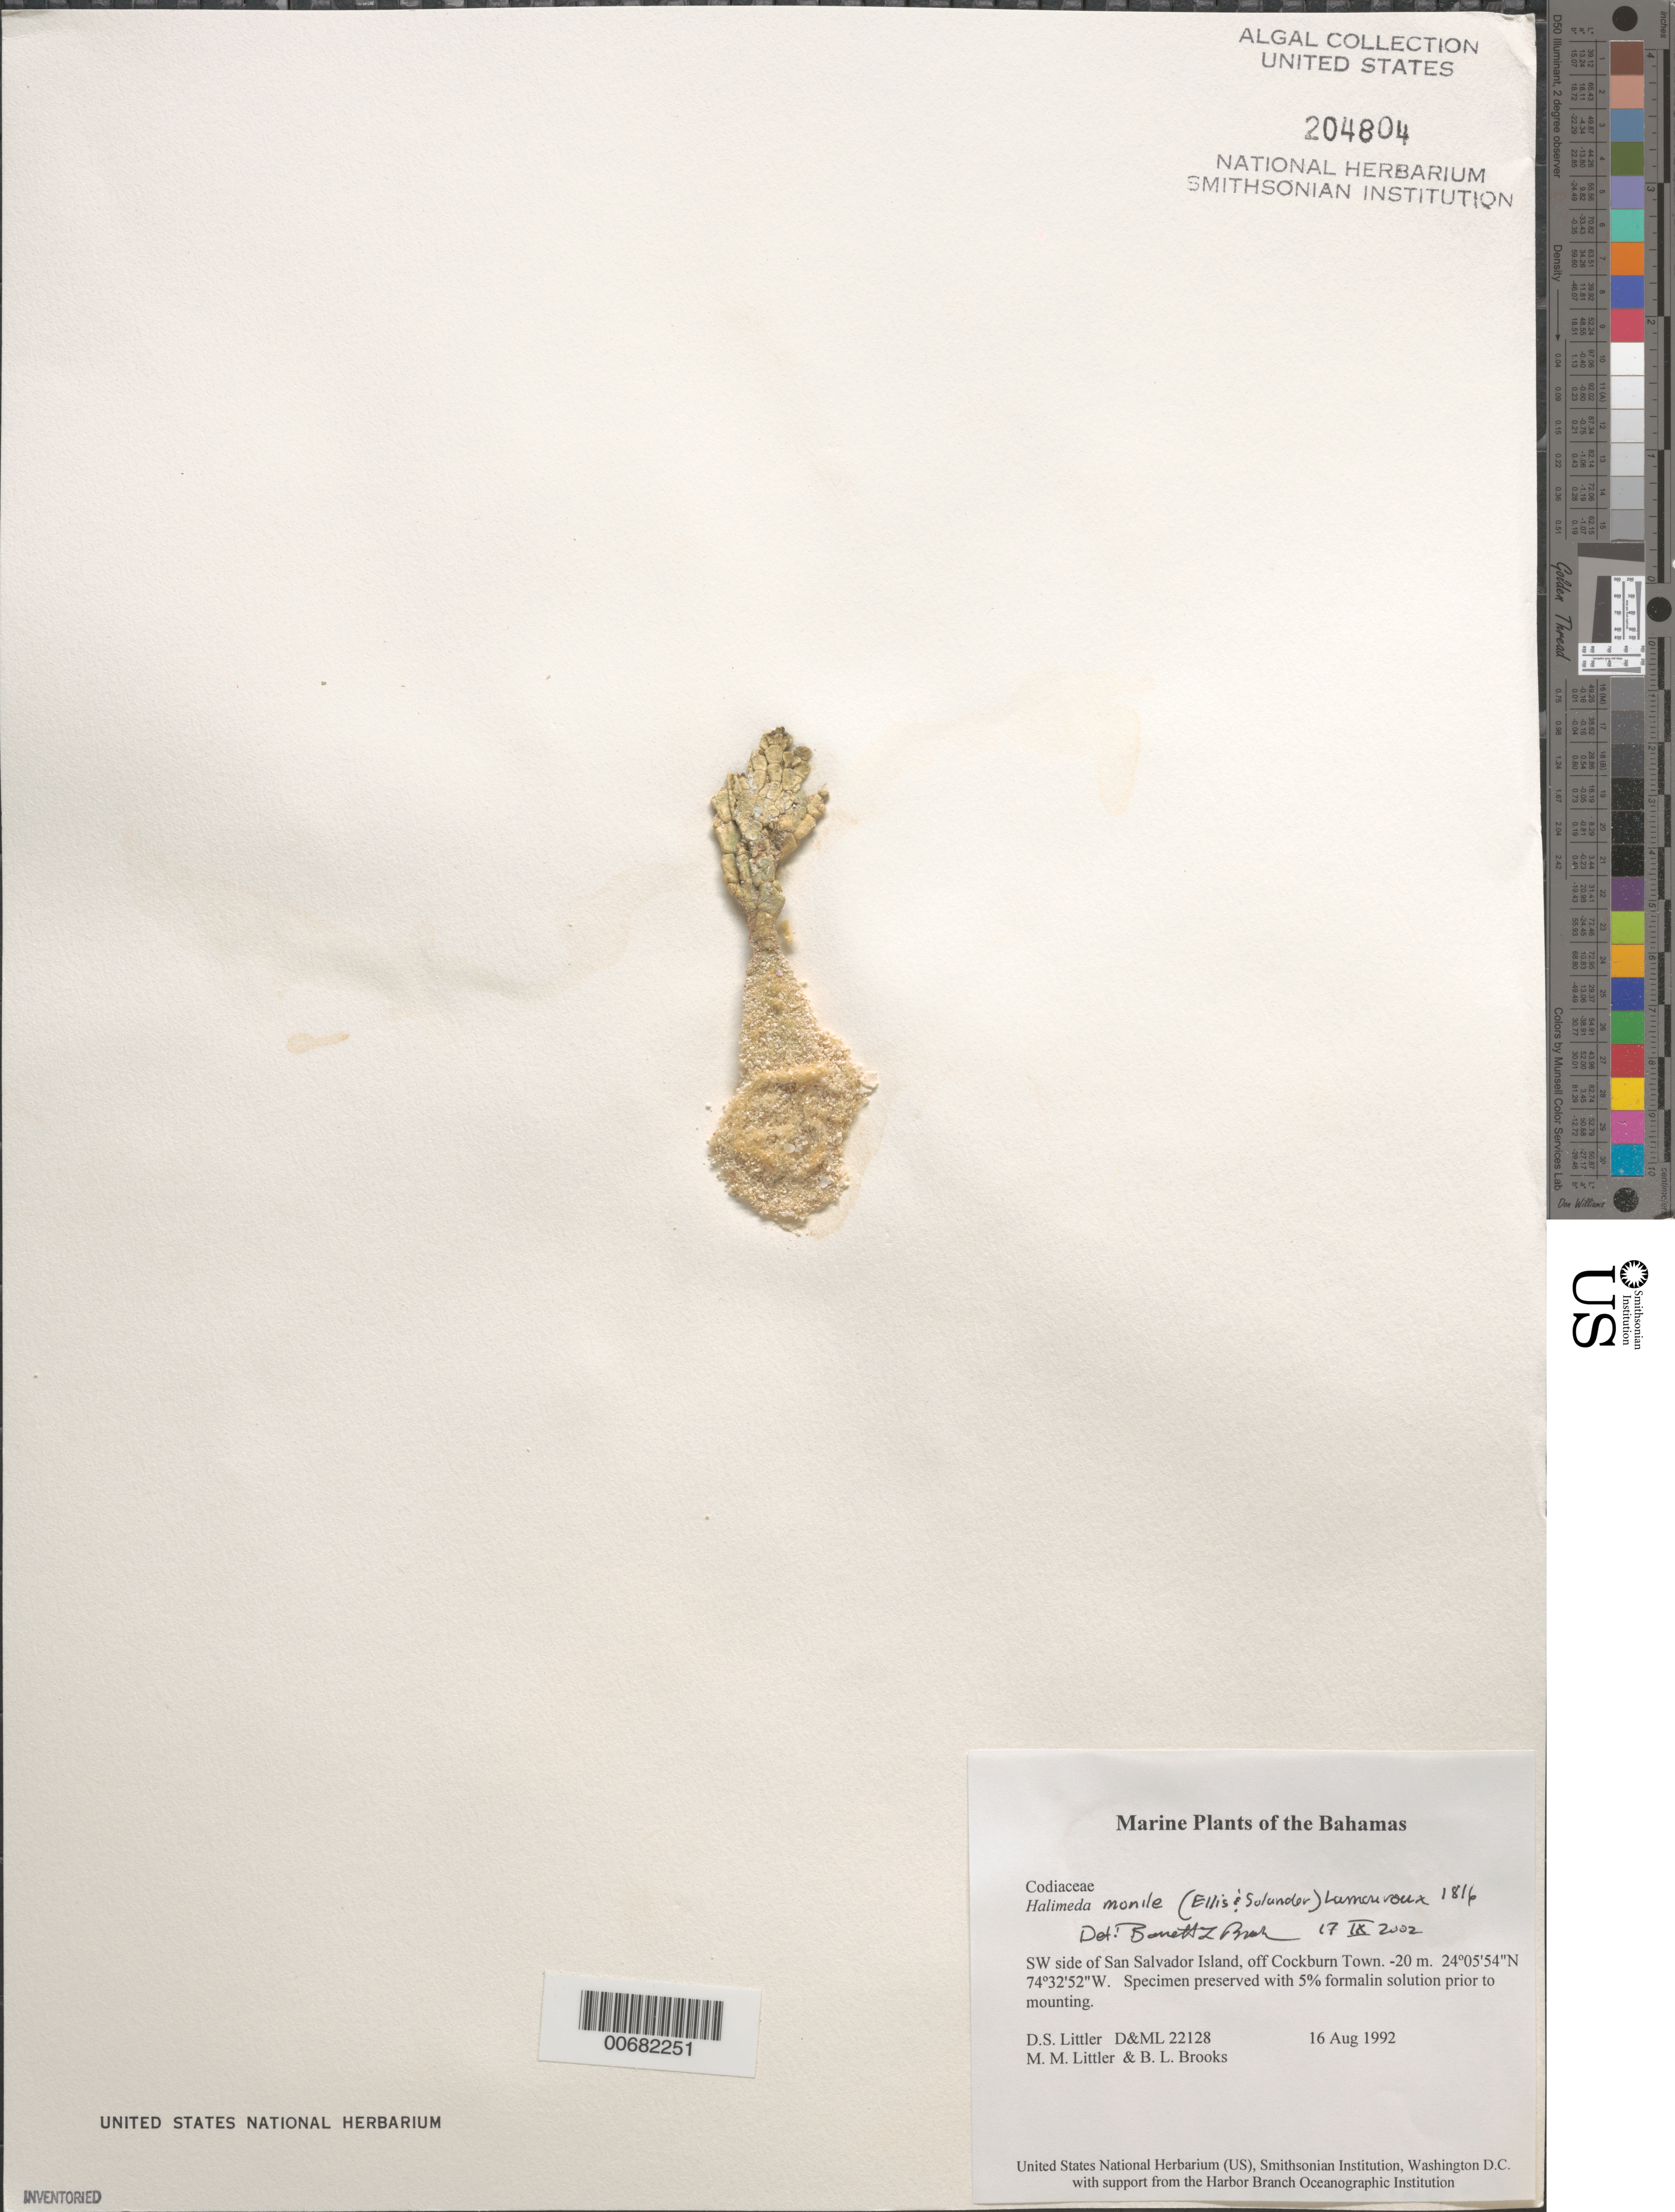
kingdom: Plantae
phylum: Chlorophyta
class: Ulvophyceae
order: Bryopsidales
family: Halimedaceae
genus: Halimeda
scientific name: Halimeda monile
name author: (J. Ellis & Sol.) J.V.Lamouroux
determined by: Brooks, B. L., (BOT), Smithsonian Institution - National Museum of Natural History (UNITED STATES)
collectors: D. S. Littler, M. M. Littler & B. Brooks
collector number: D&ML 22128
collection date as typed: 16 Aug 1992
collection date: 1992-08-16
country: Bahamas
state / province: San Salvador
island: San Salvador Island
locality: Off Cockburn Town, southwest side of island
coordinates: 24 05' 54" N, 74 32' 52" W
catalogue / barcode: US 204804